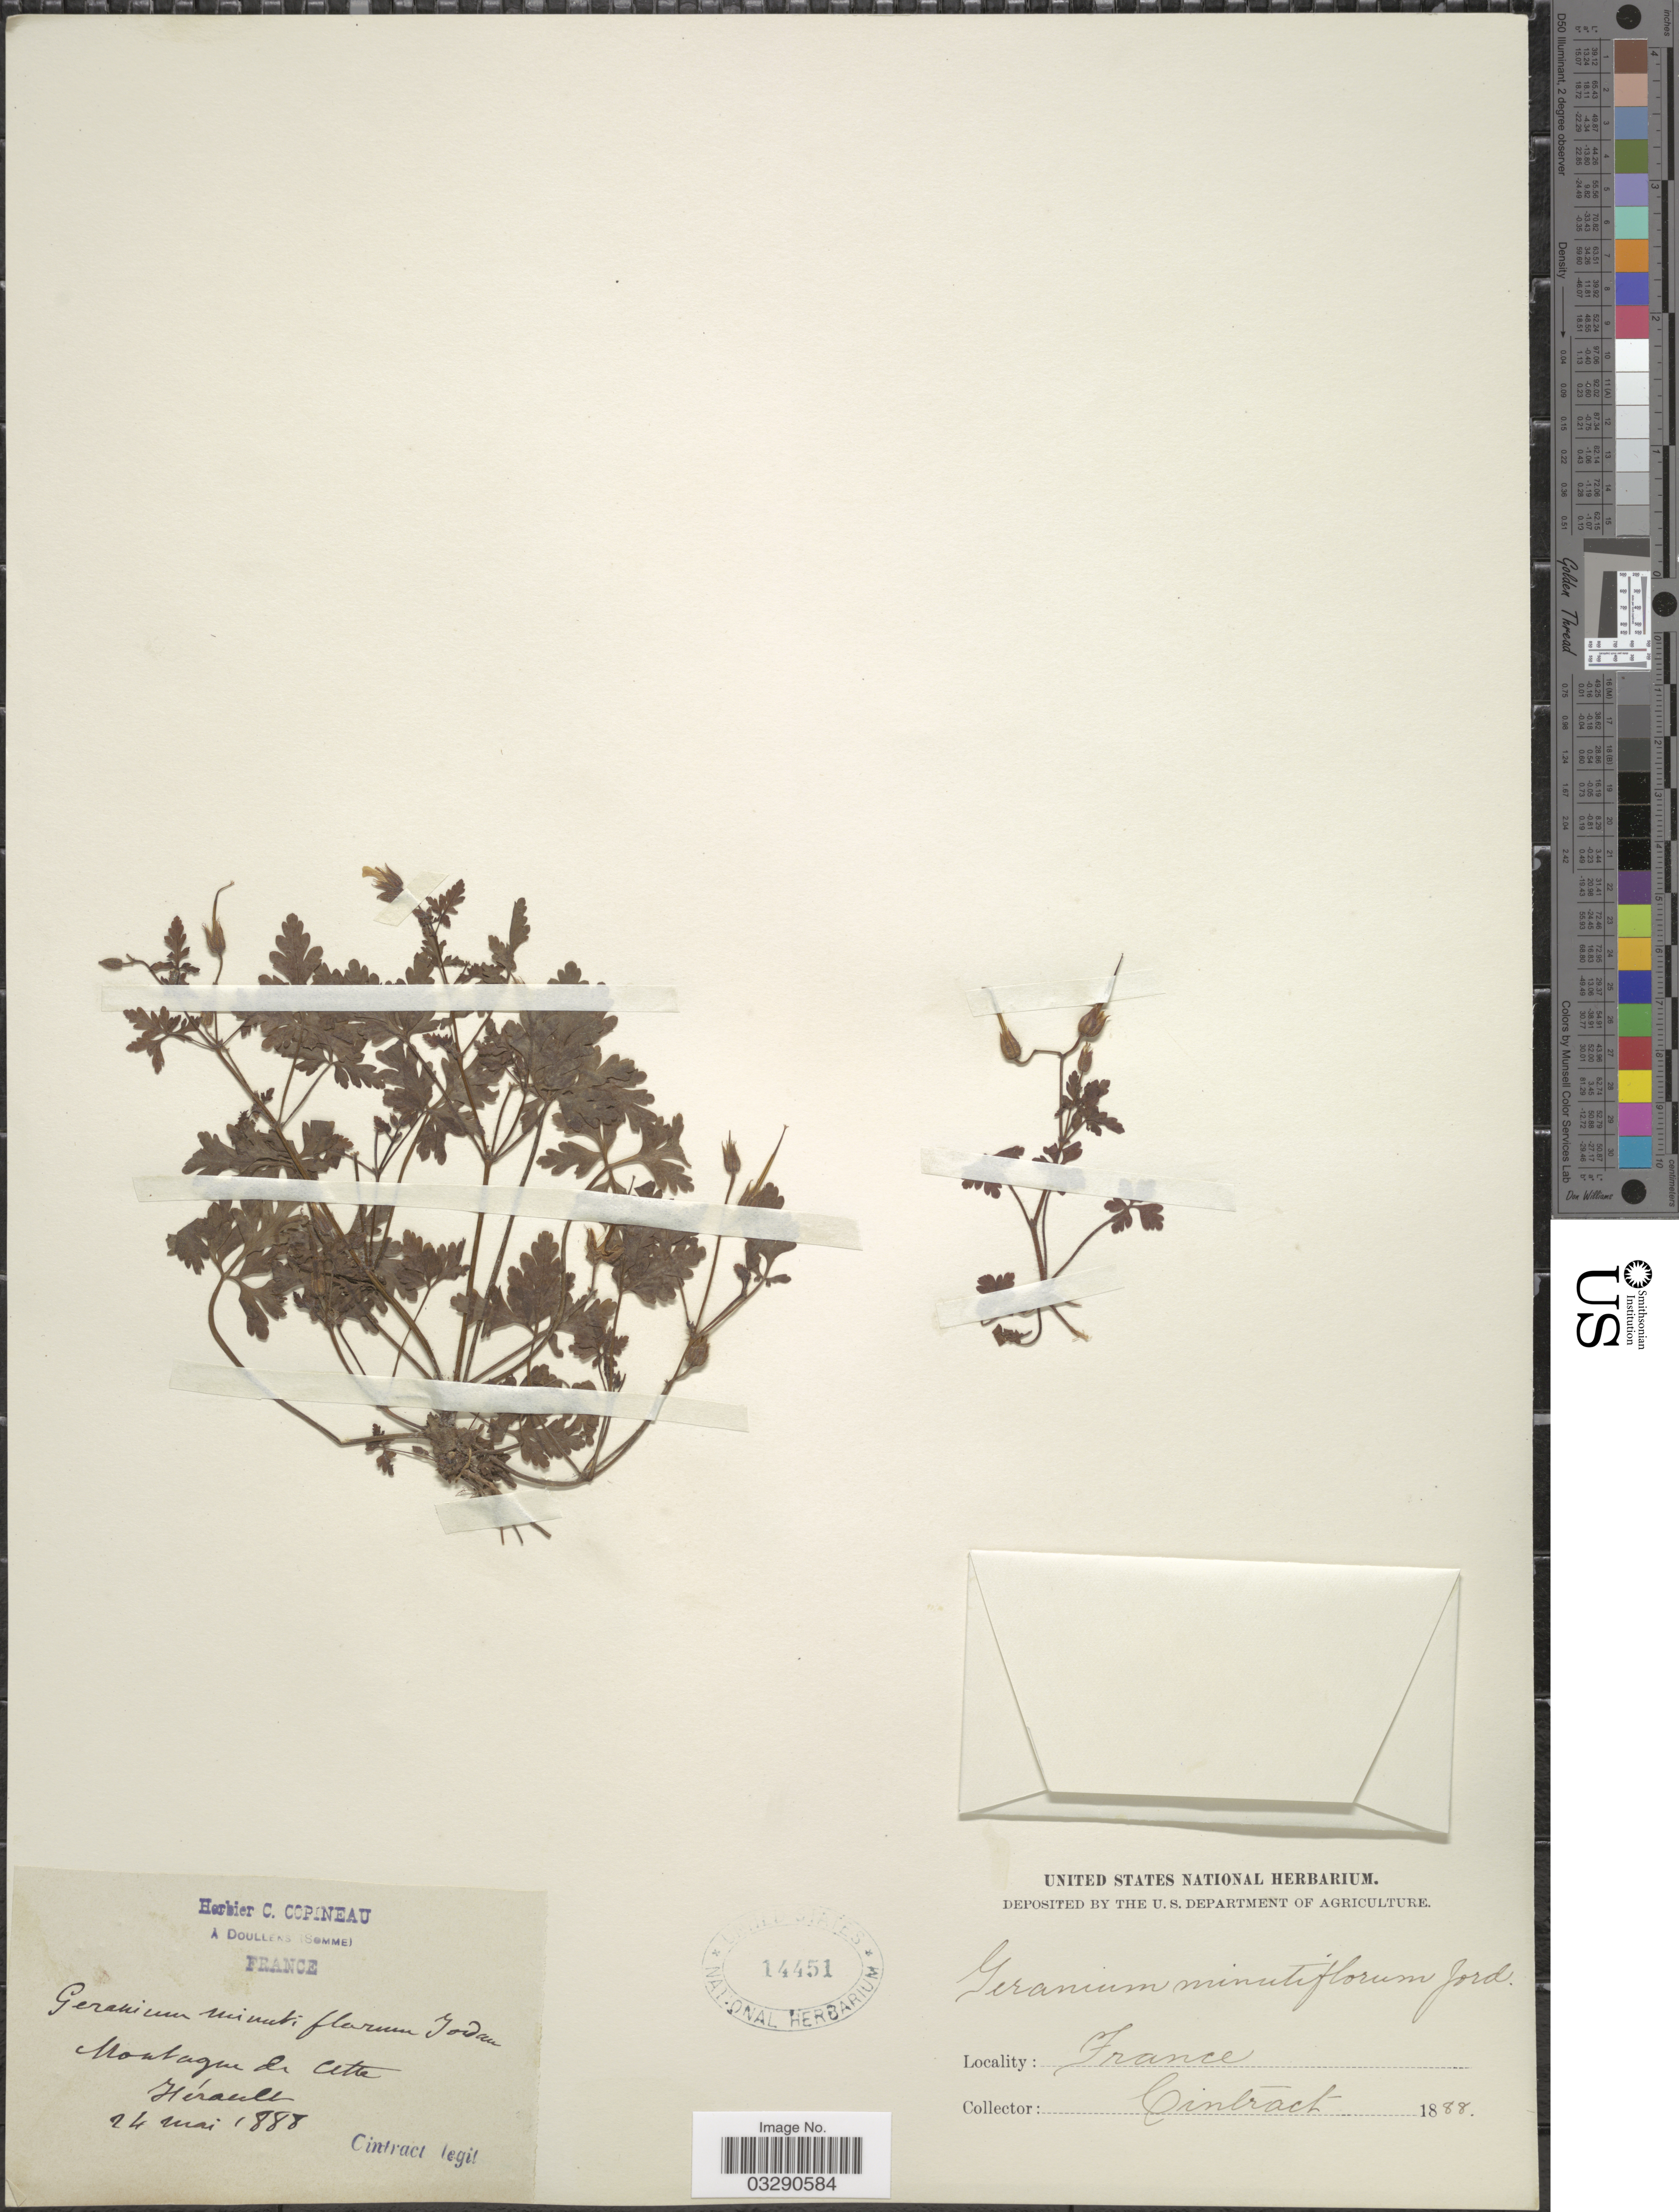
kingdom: Plantae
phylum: Tracheophyta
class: Magnoliopsida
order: Geraniales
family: Geraniaceae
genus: Geranium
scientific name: Geranium minutiflorum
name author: Jord.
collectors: Cintract, --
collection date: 1888-05-24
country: France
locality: Montagne de Cette. Hérault.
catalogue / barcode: US 14451